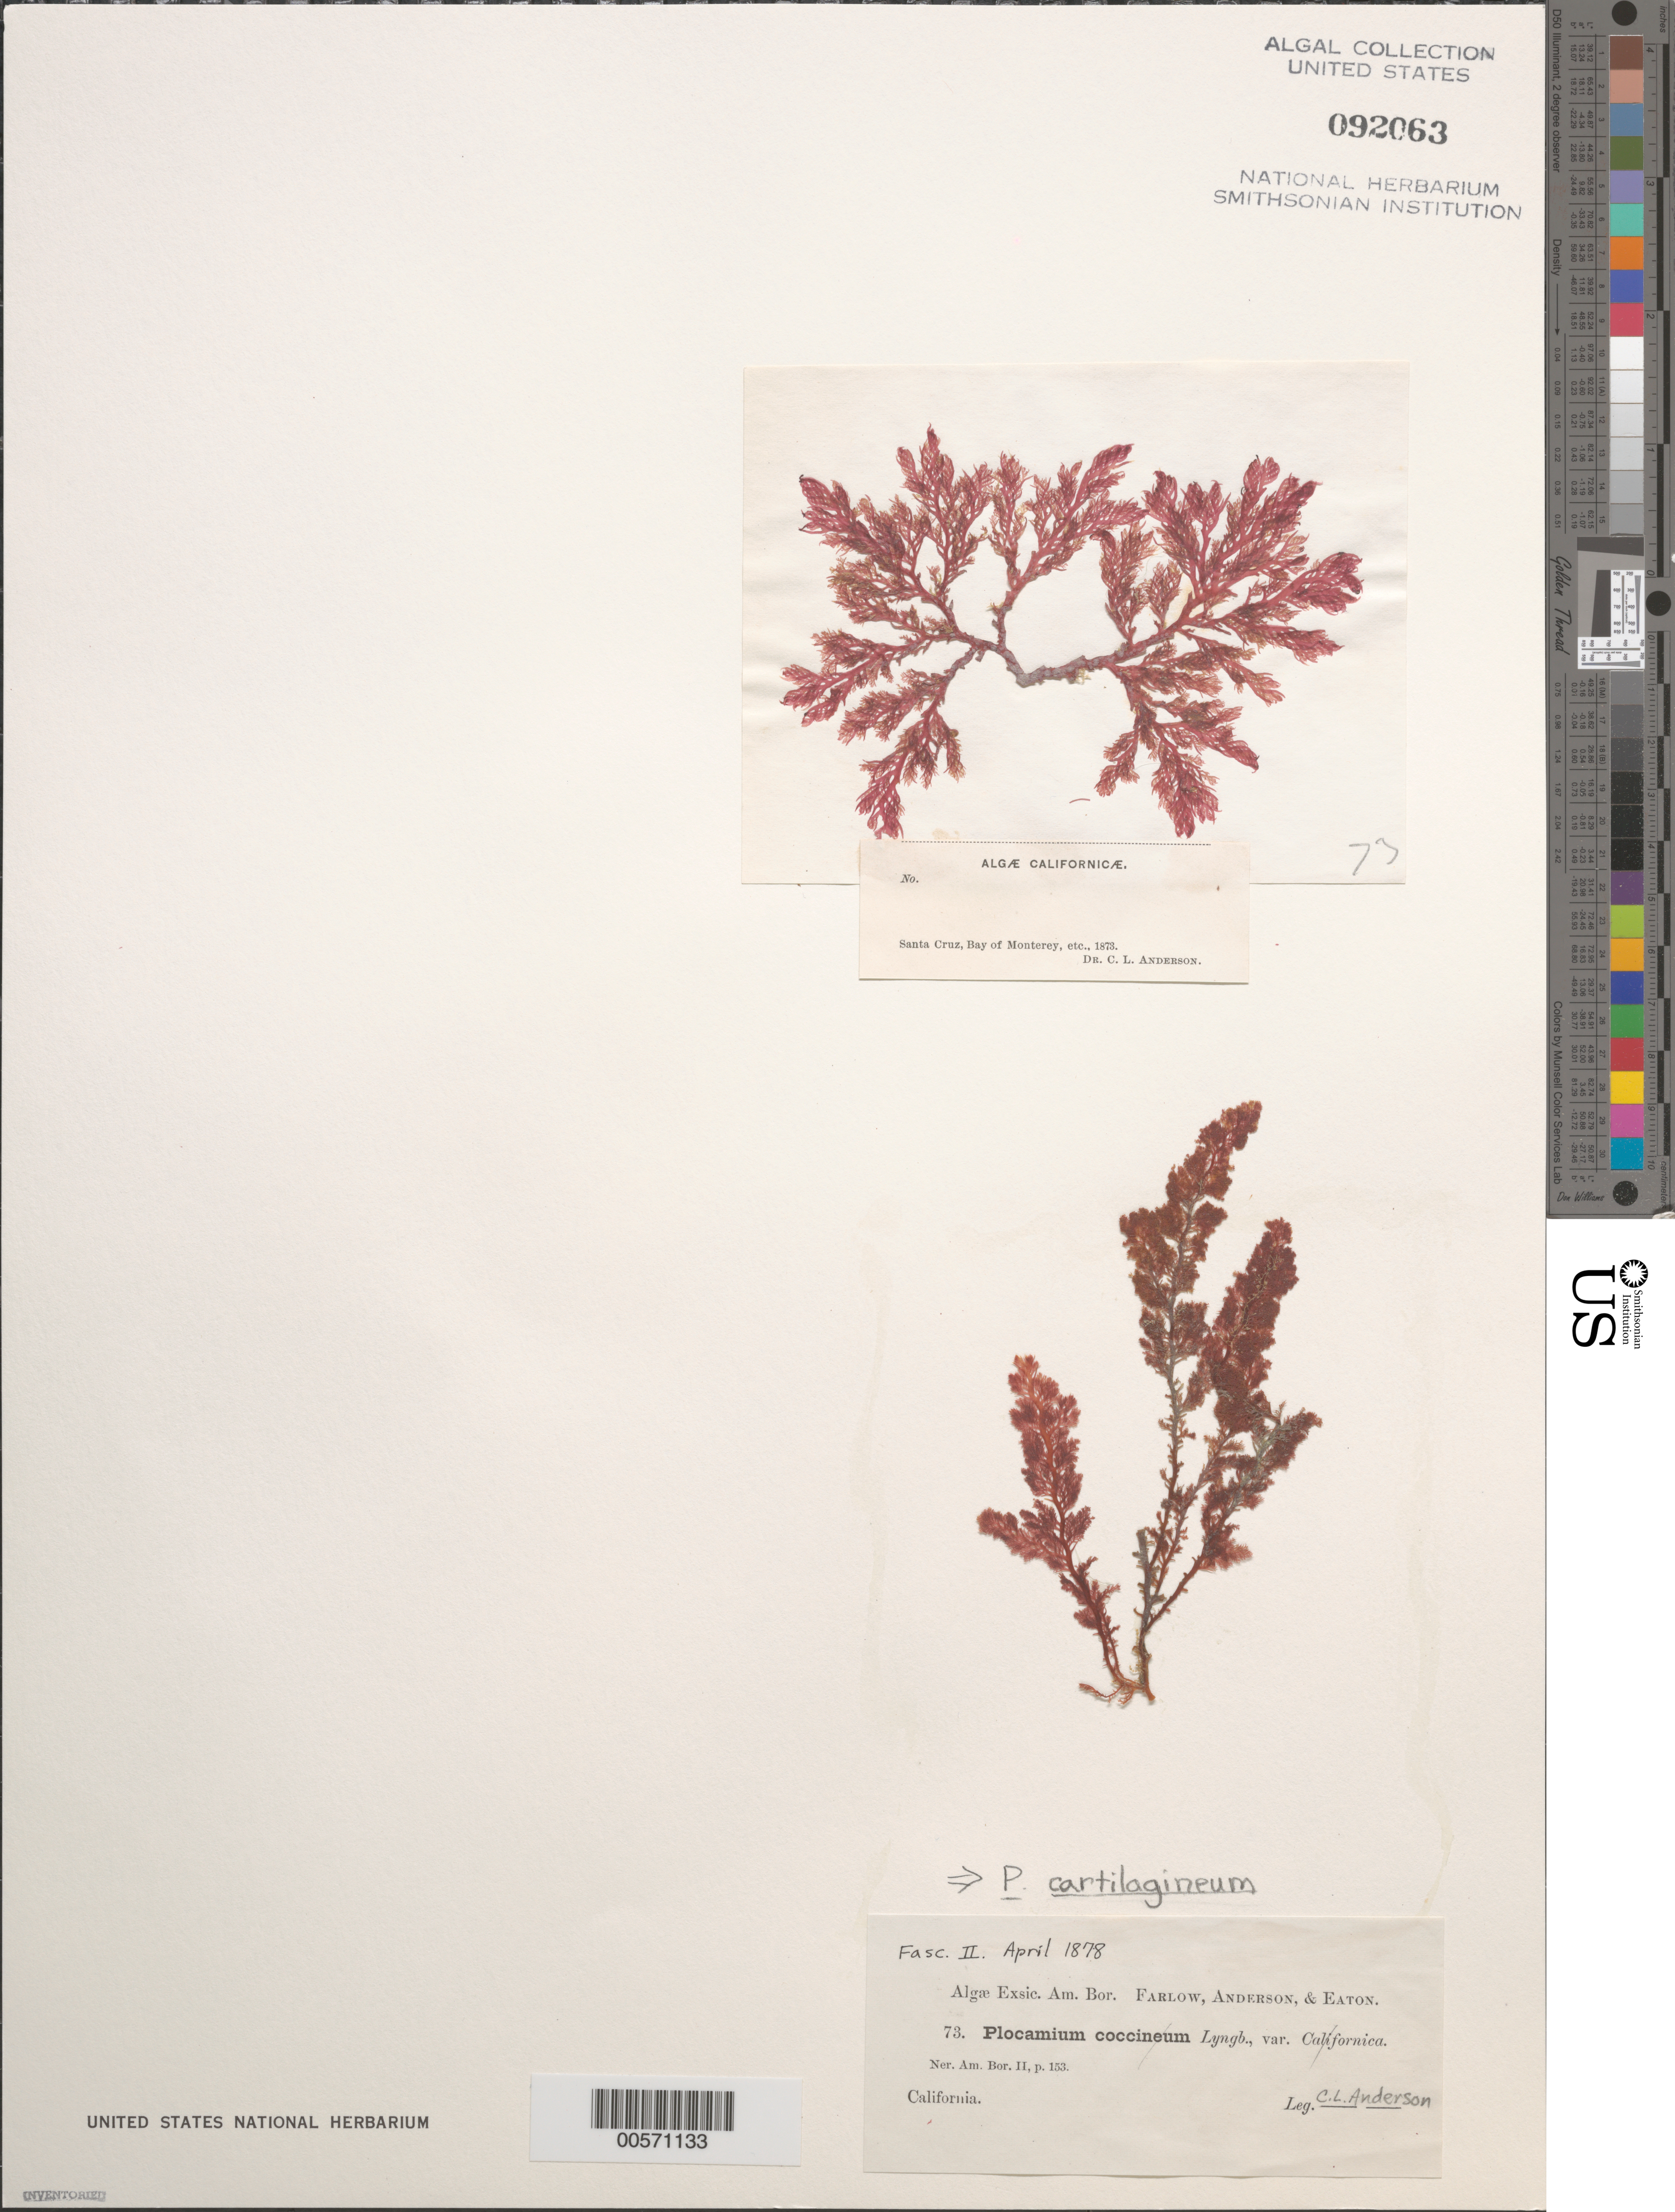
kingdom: Plantae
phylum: Rhodophyta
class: Florideophyceae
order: Plocamiales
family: Plocamiaceae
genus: Plocamium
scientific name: Plocamium cartilagineum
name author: (L.) P.S. Dixon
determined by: Dixon, P. S.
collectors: C. L. Anderson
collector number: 73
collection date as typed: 1873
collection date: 1873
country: United States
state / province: California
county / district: Santa Cruz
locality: Santa Cruz, Monterey Bay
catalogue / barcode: US 92063